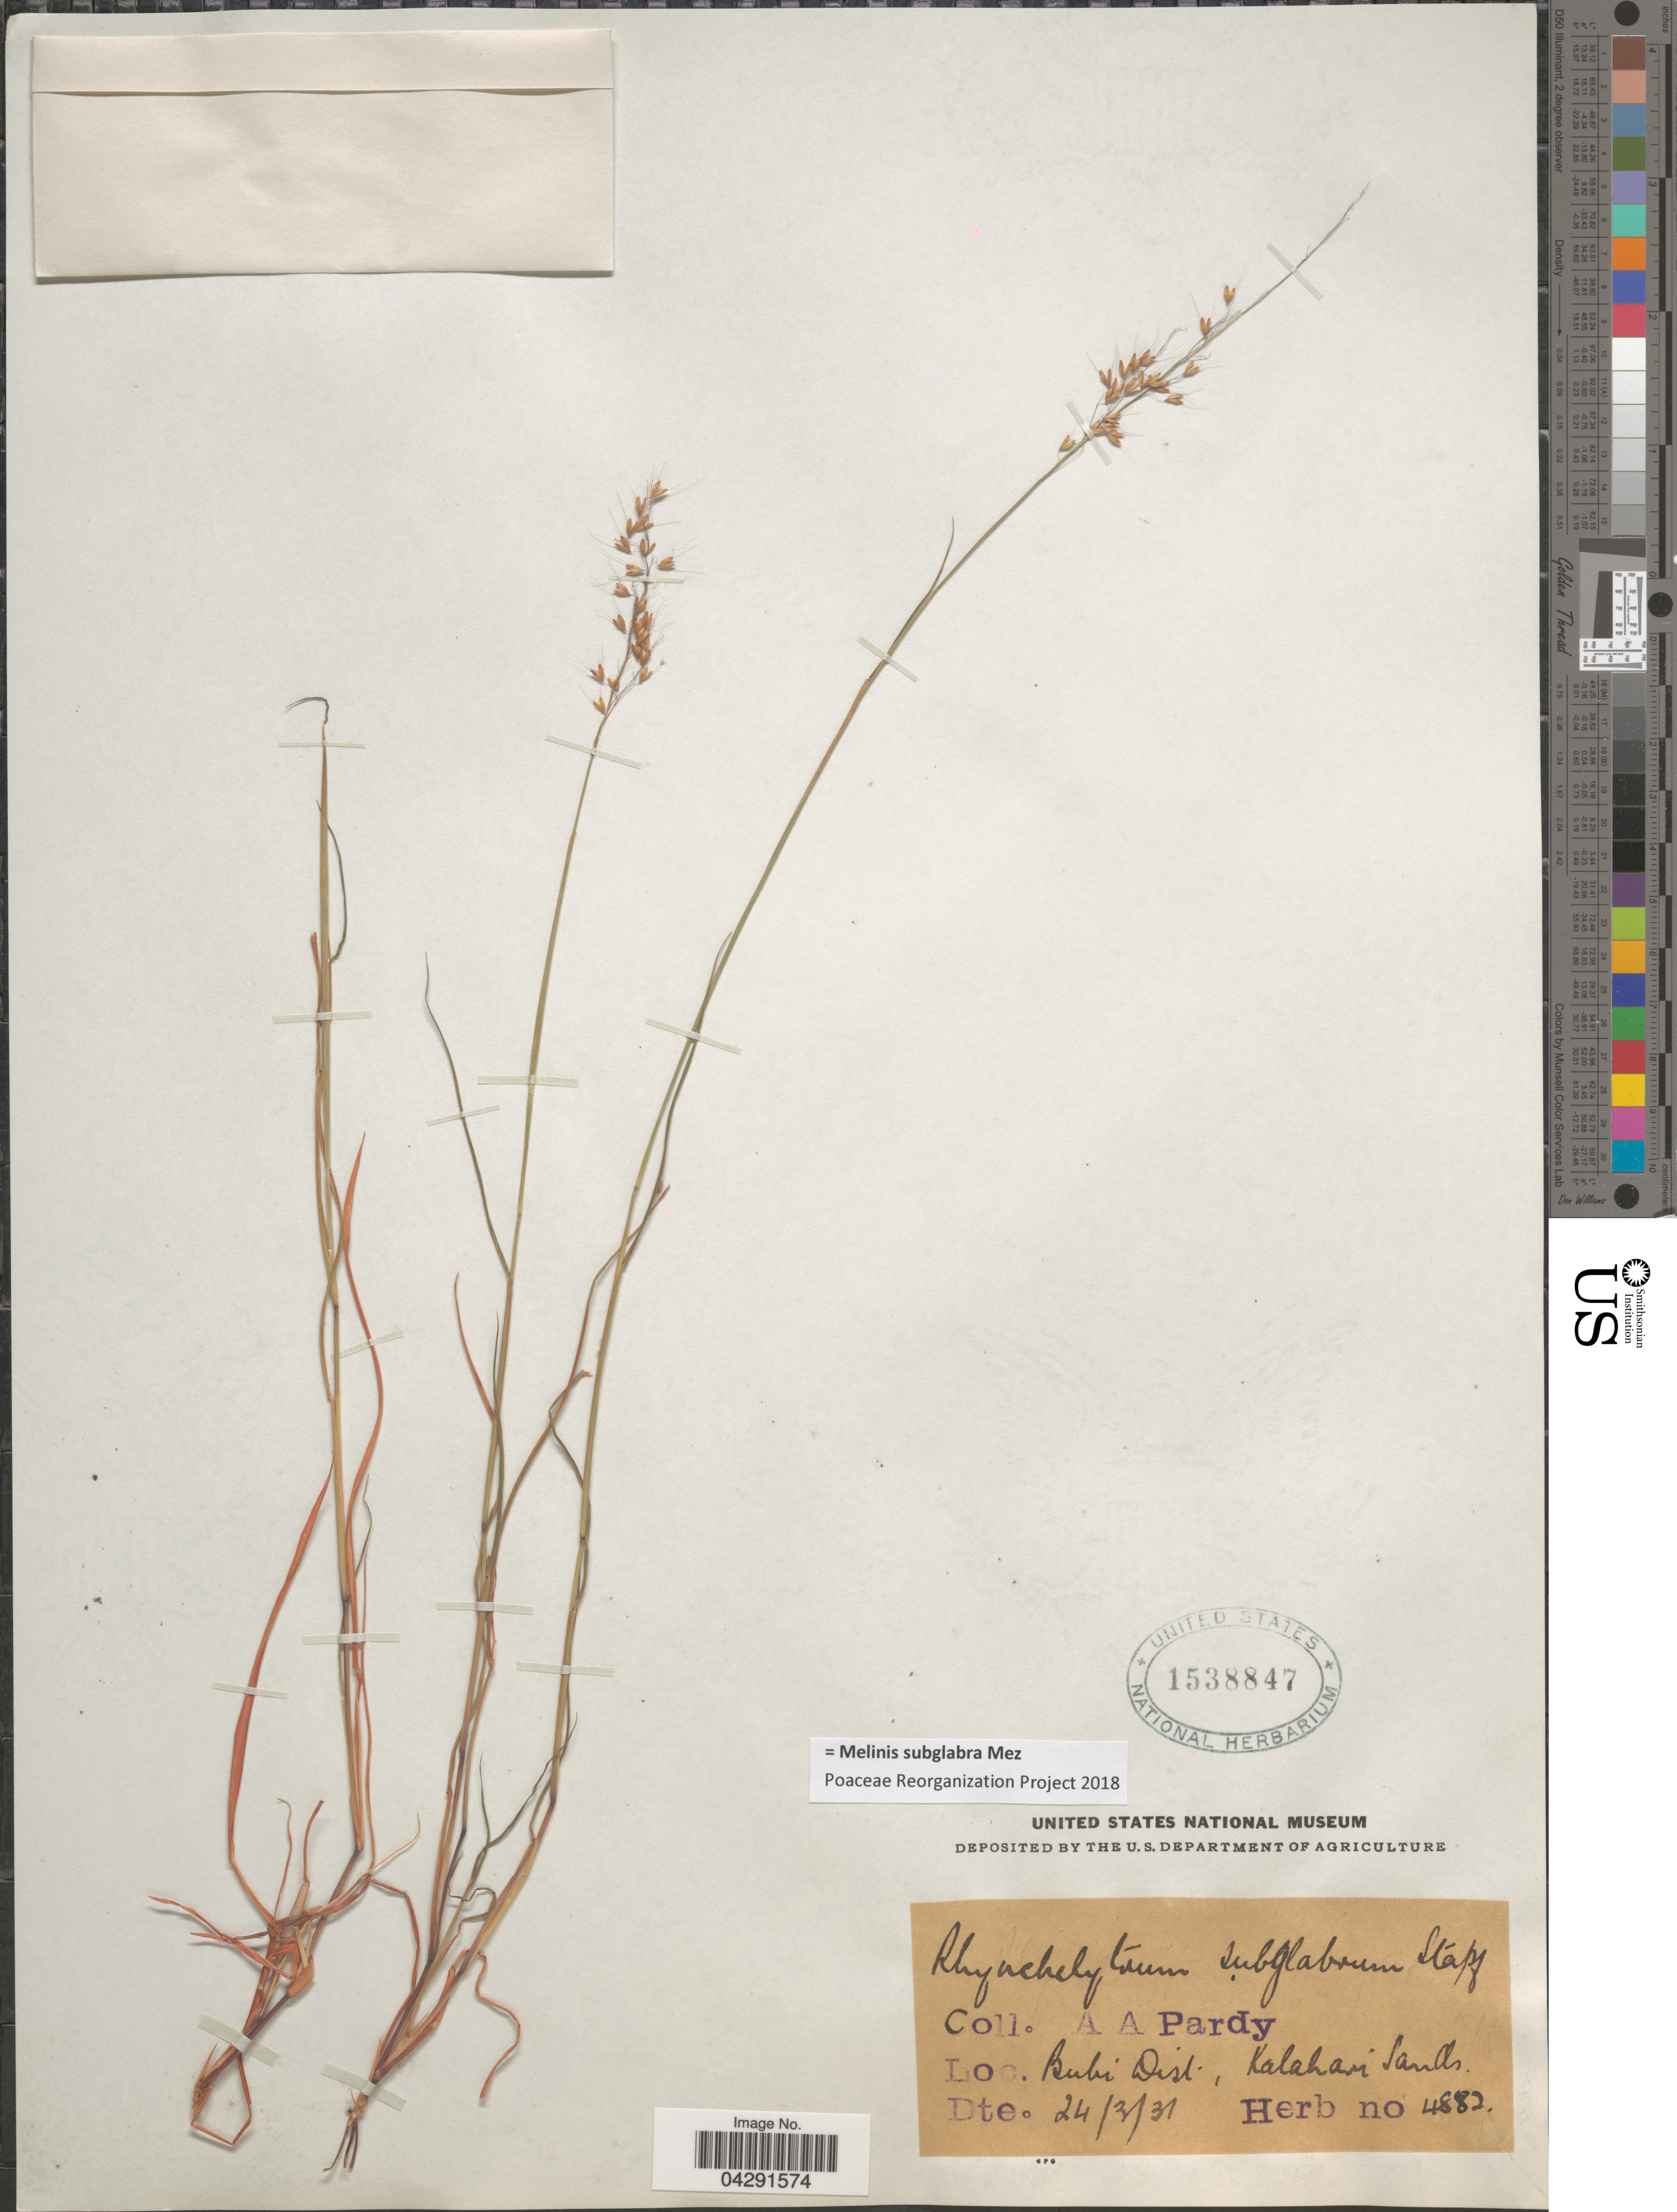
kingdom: Plantae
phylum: Tracheophyta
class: Liliopsida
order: Poales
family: Poaceae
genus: Melinis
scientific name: Melinis subglabra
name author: Mez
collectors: A. Pardy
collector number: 4882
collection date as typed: Transcribed d/m/y: 24/3/31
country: Zimbabwe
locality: Bubi Dist., Kalahari Sands.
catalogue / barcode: US 1538847